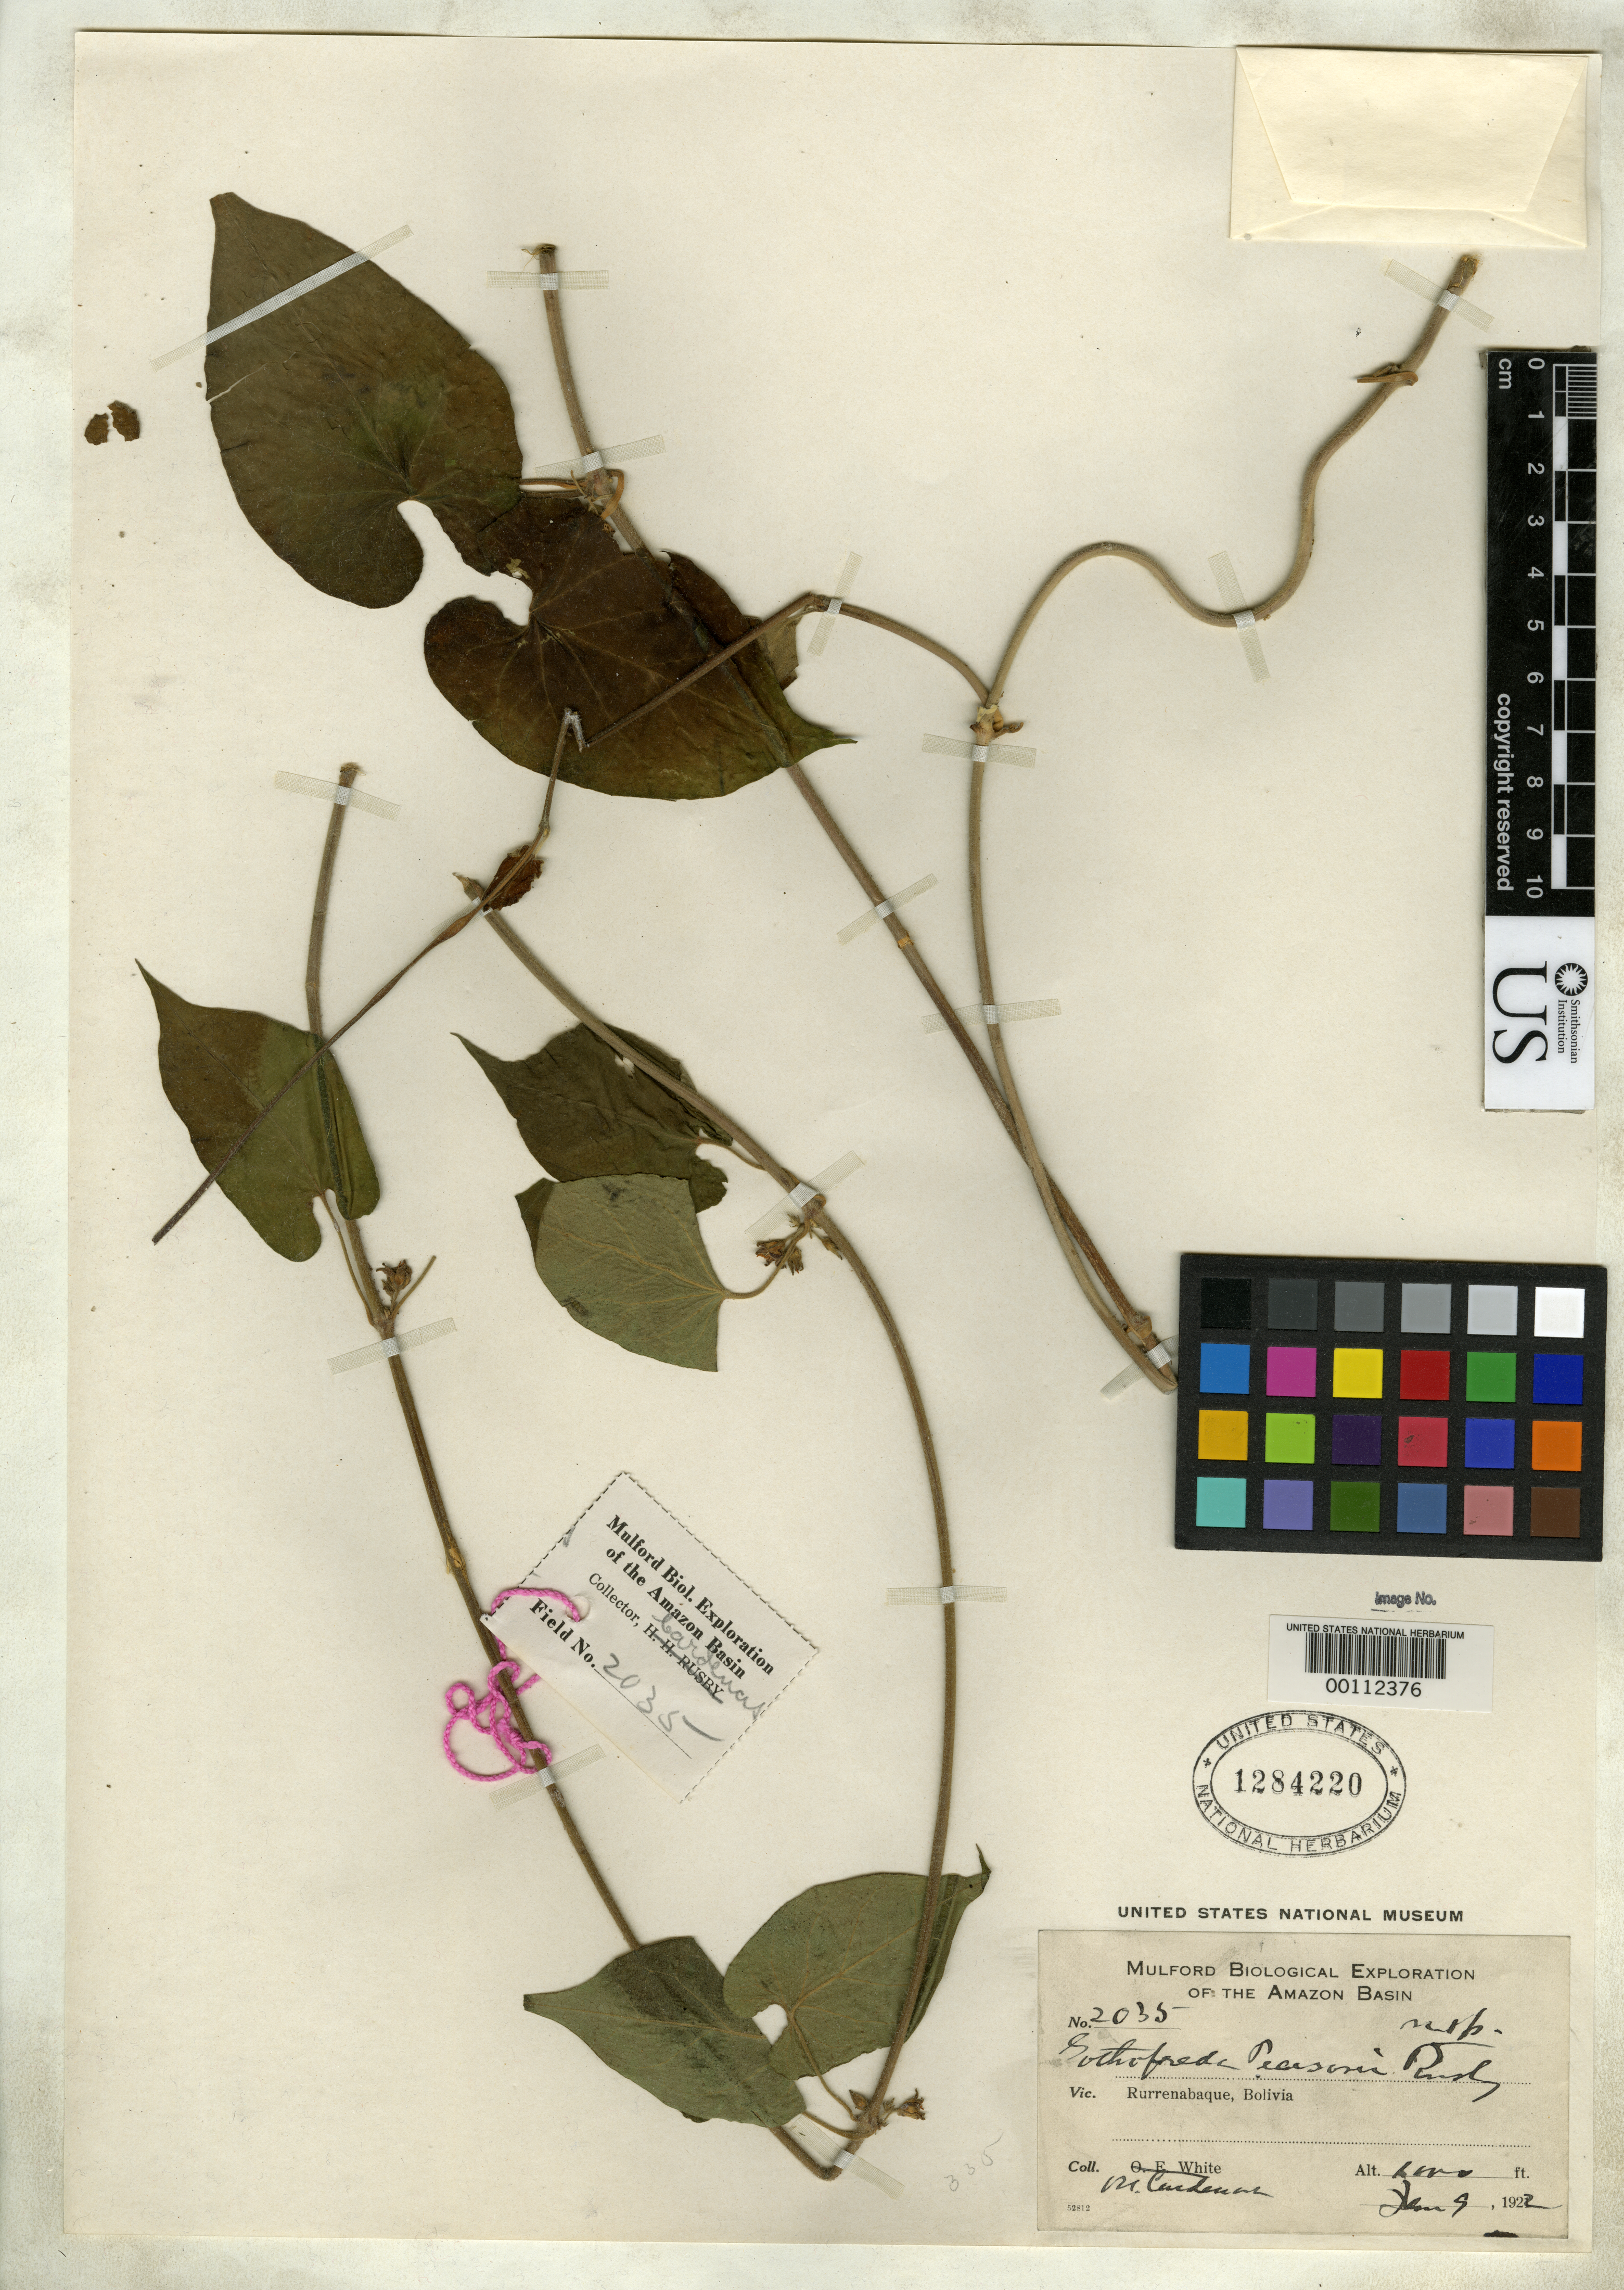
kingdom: Plantae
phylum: Tracheophyta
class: Magnoliopsida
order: Gentianales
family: Apocynaceae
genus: Gothofreda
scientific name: Gothofreda pearsoni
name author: Rusby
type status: Isotype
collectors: M. Cárdenas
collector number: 2035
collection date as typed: Jan. 9, 1922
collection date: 1922-01-09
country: Bolivia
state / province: Beni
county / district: José Ballivián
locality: Rurrenabaque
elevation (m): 305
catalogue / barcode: US 1284220